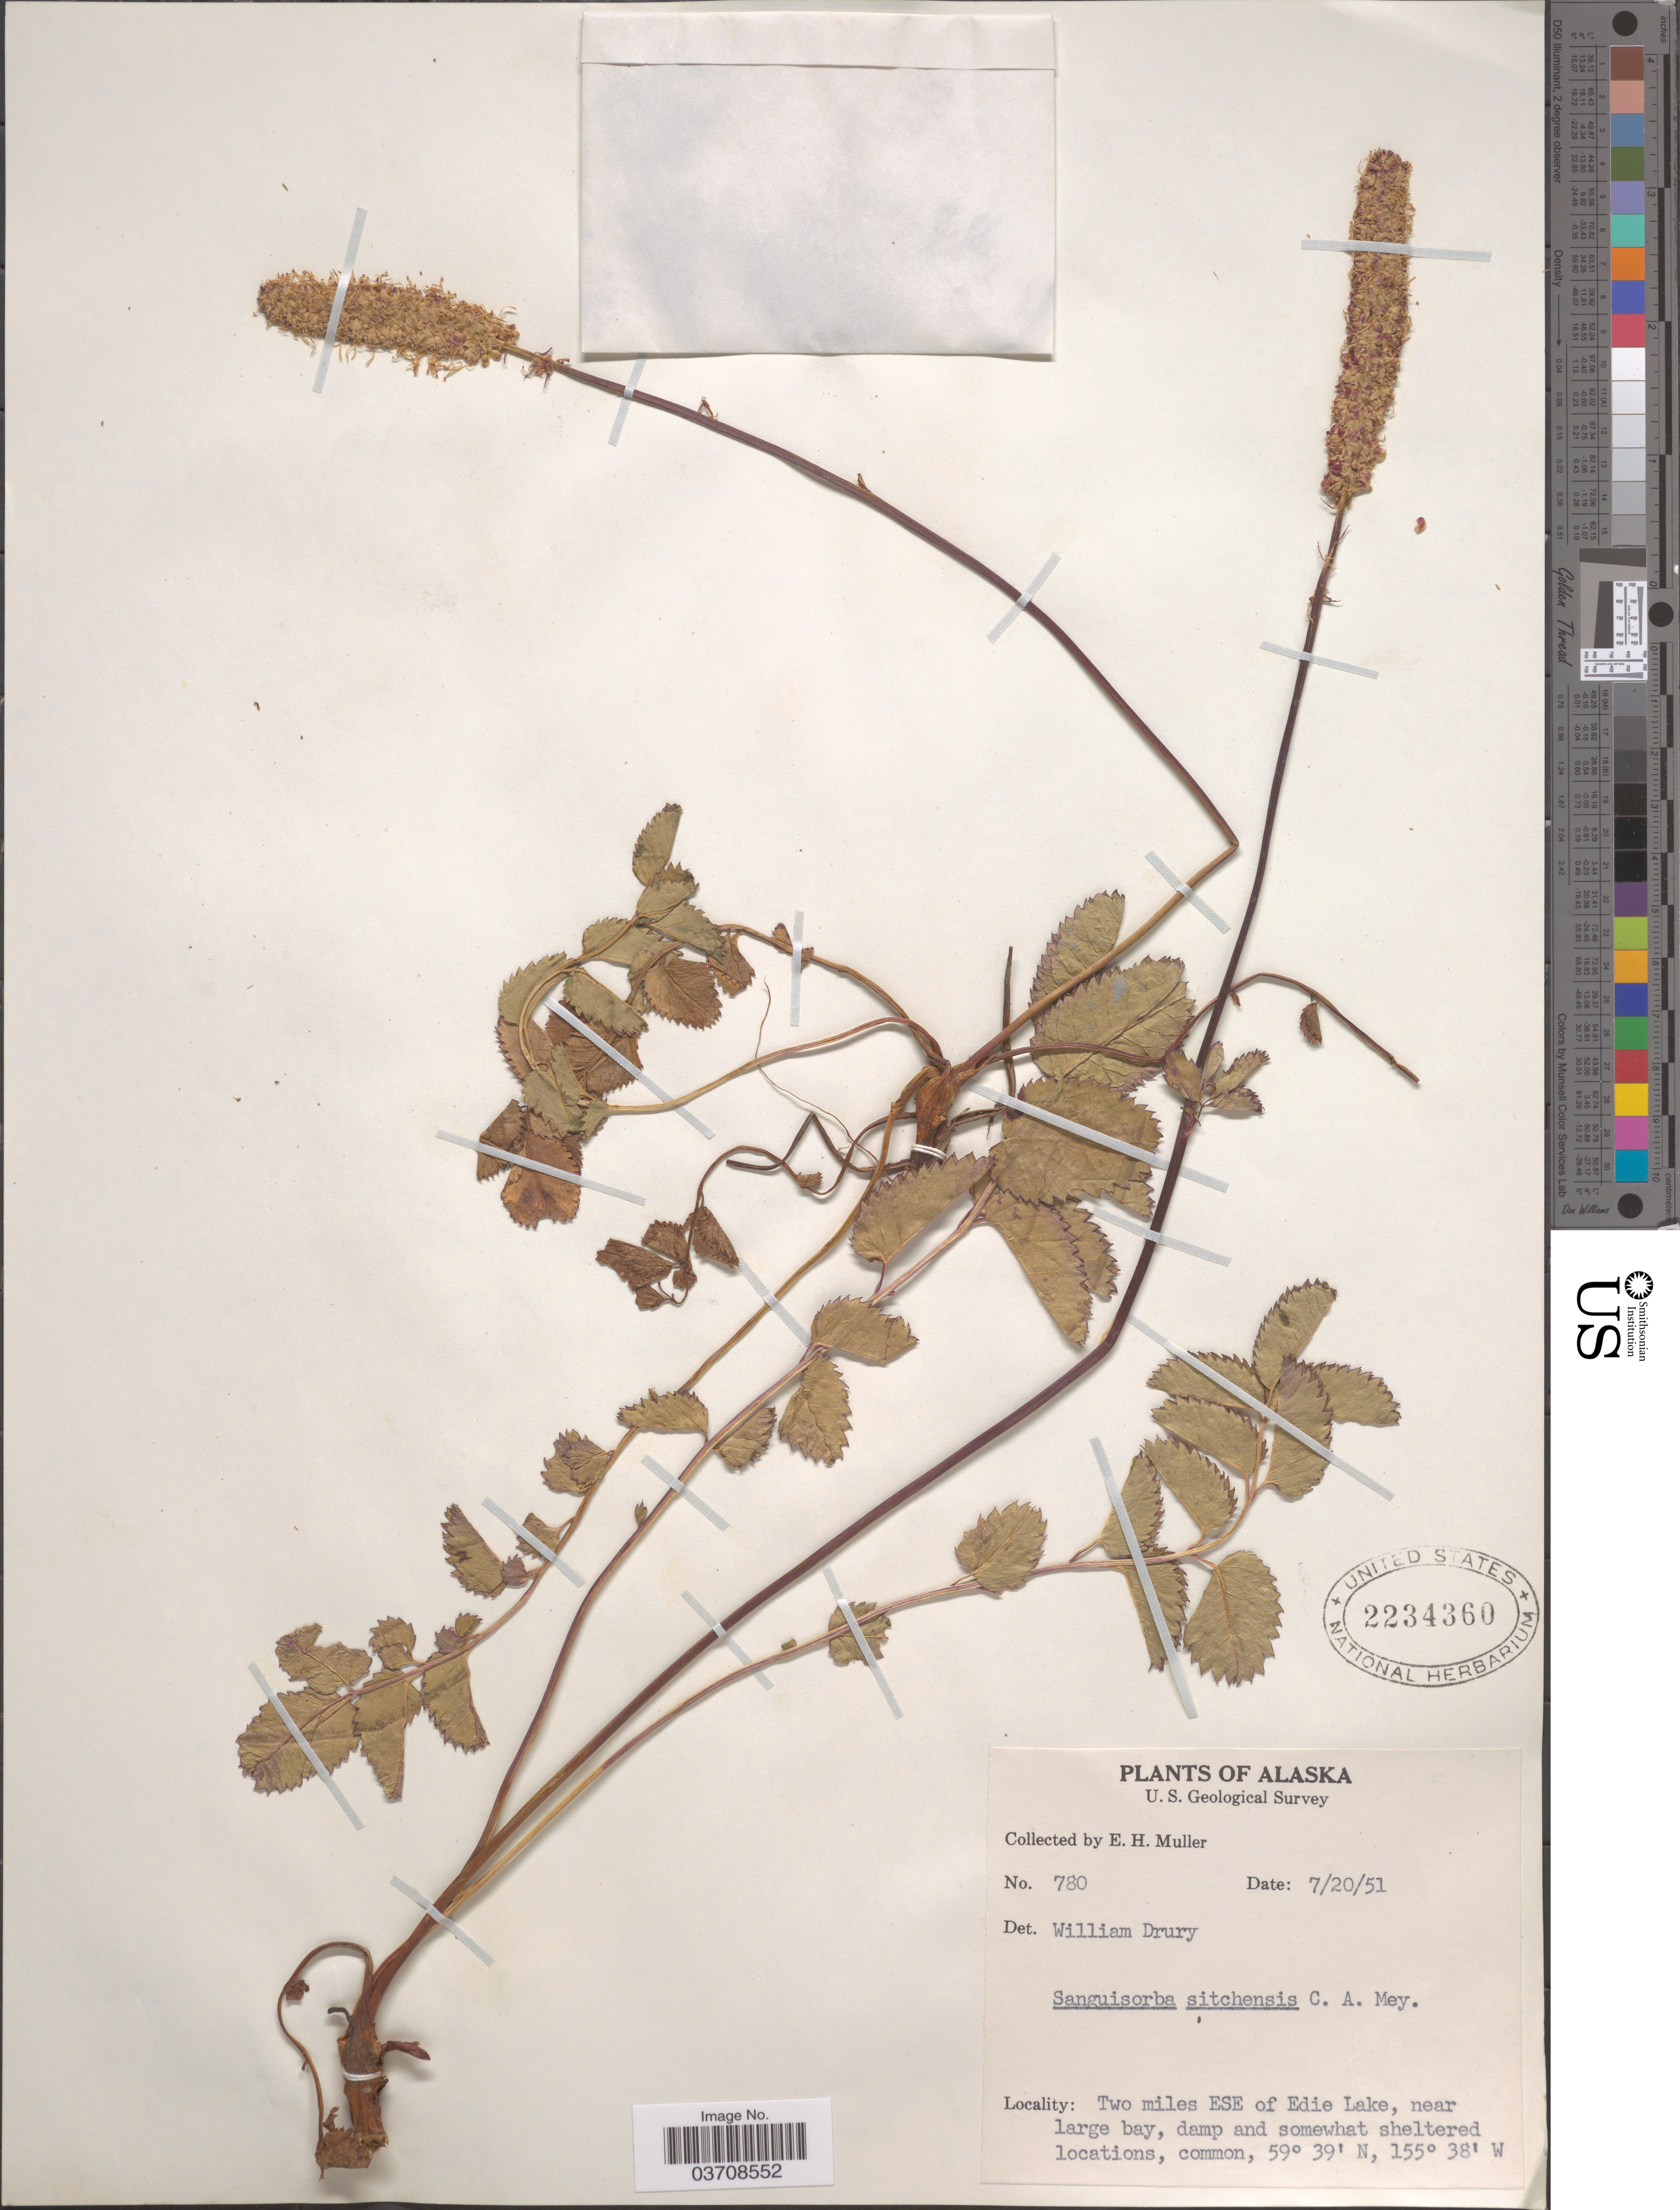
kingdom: Plantae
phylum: Tracheophyta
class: Magnoliopsida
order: Rosales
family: Rosaceae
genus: Sanguisorba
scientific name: Sanguisorba stipulata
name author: Raf.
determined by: Strong, Mark T., (BOT), Smithsonian Institution - National Museum of Natural History (UNITED STATES)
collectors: E. H. Muller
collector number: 780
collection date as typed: Transcribed d/m/y: 20/7/51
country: United States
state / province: Alaska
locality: Two miles ESE of Edie Lake, near large bay.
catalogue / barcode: US 2234360